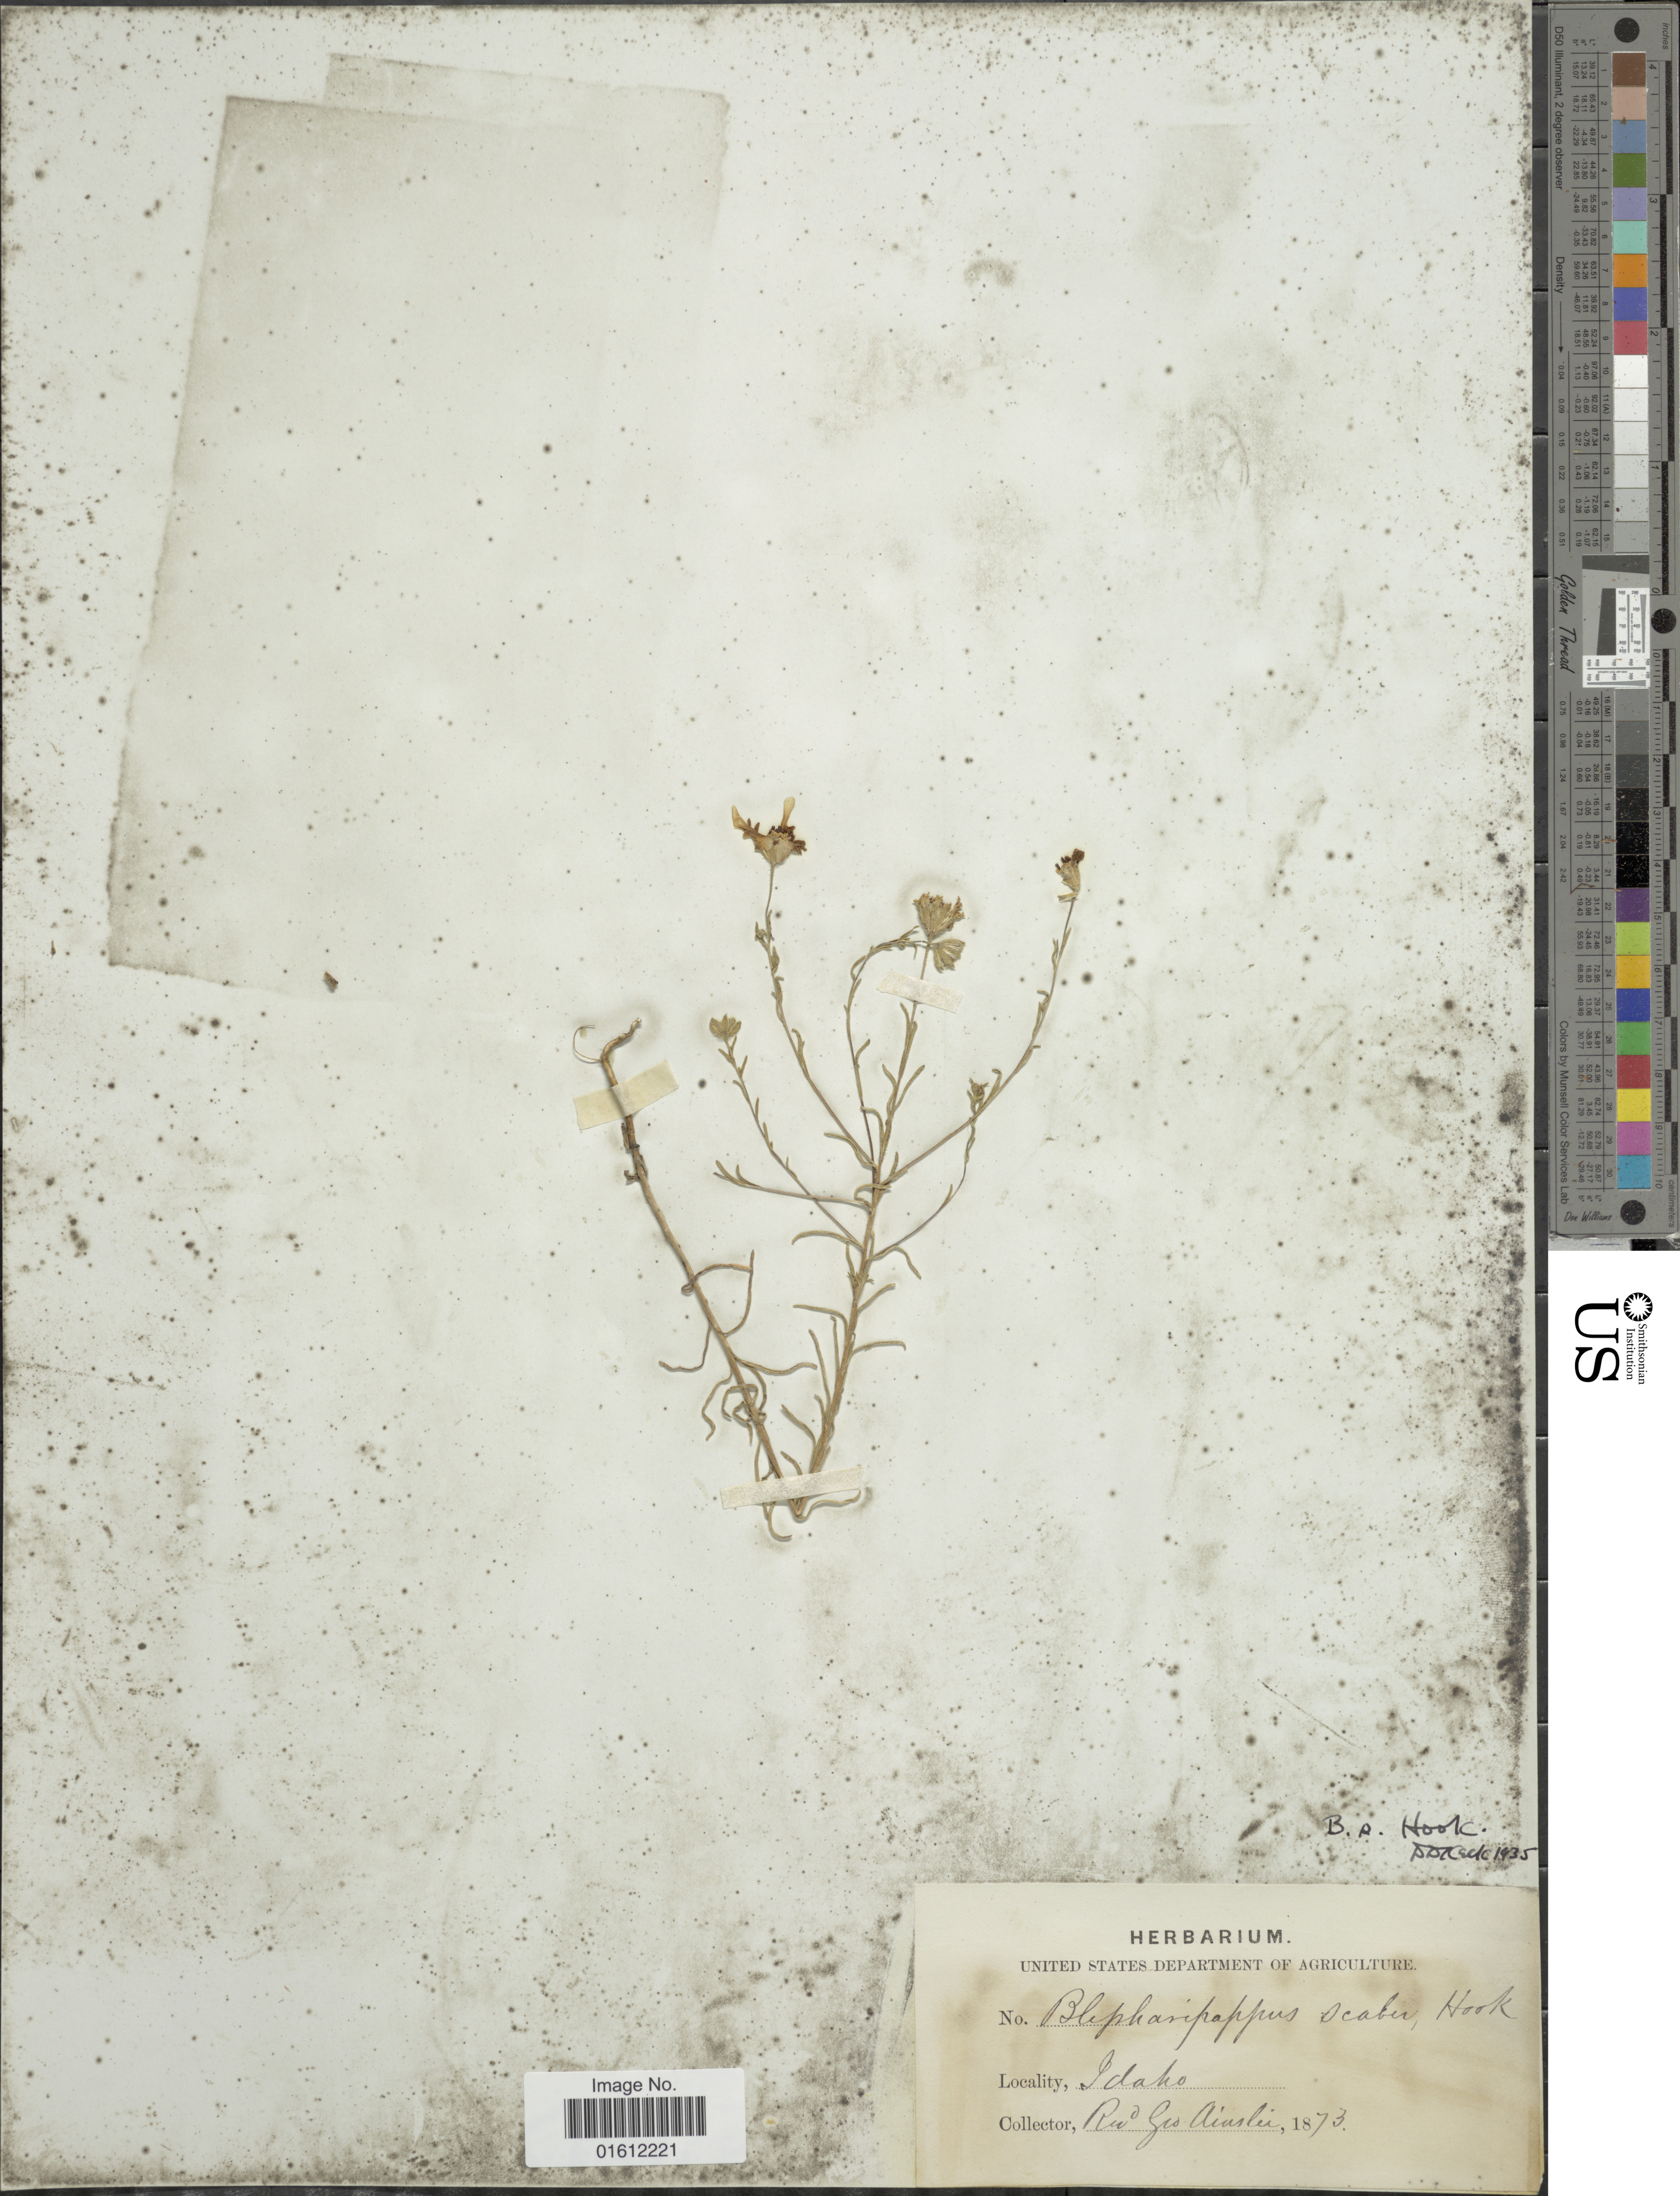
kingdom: Plantae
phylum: Tracheophyta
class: Magnoliopsida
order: Asterales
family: Asteraceae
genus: Blepharipappus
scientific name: Blepharipappus scaber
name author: Hook.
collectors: G. Ainslie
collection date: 1873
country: United States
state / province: Idaho